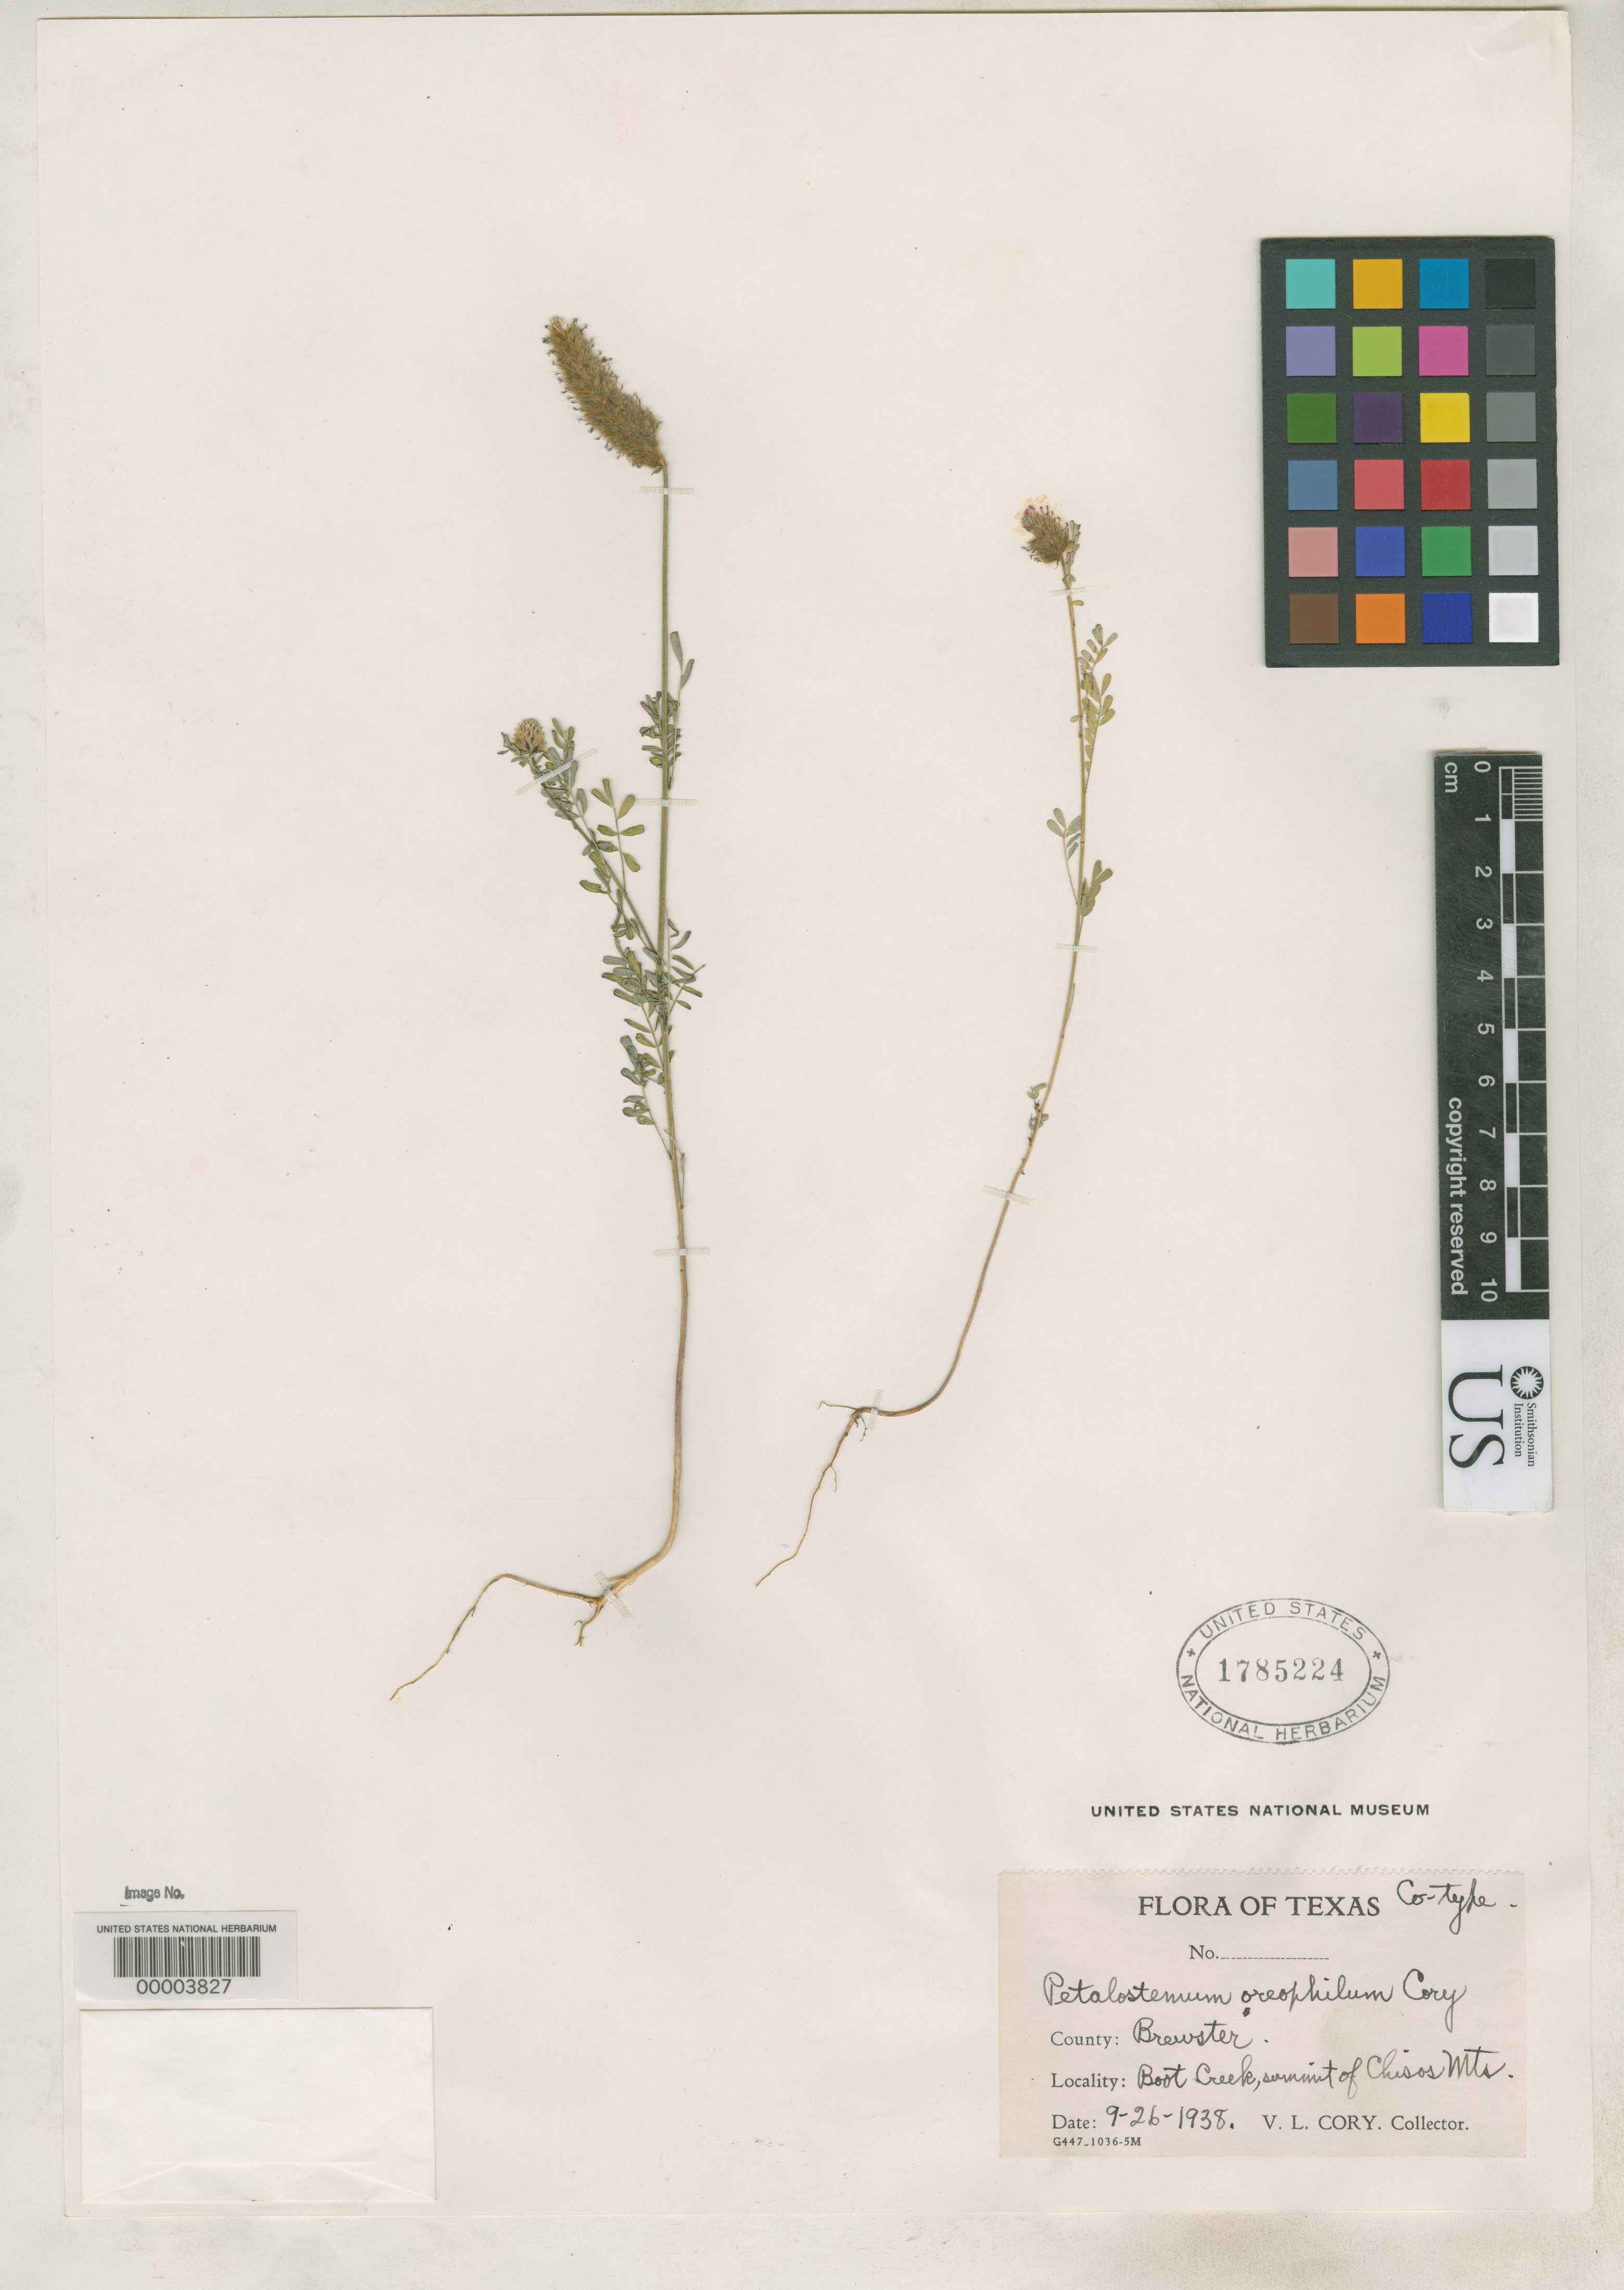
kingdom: Plantae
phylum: Tracheophyta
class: Magnoliopsida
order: Fabales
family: Fabaceae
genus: Petalostemon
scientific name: Petalostemon oreophilus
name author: Cory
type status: Isotype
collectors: V. Cory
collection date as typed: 26 Sep 1938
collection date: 1938-09-26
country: United States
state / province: Texas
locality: Chisos Mountains.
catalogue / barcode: US 1785224